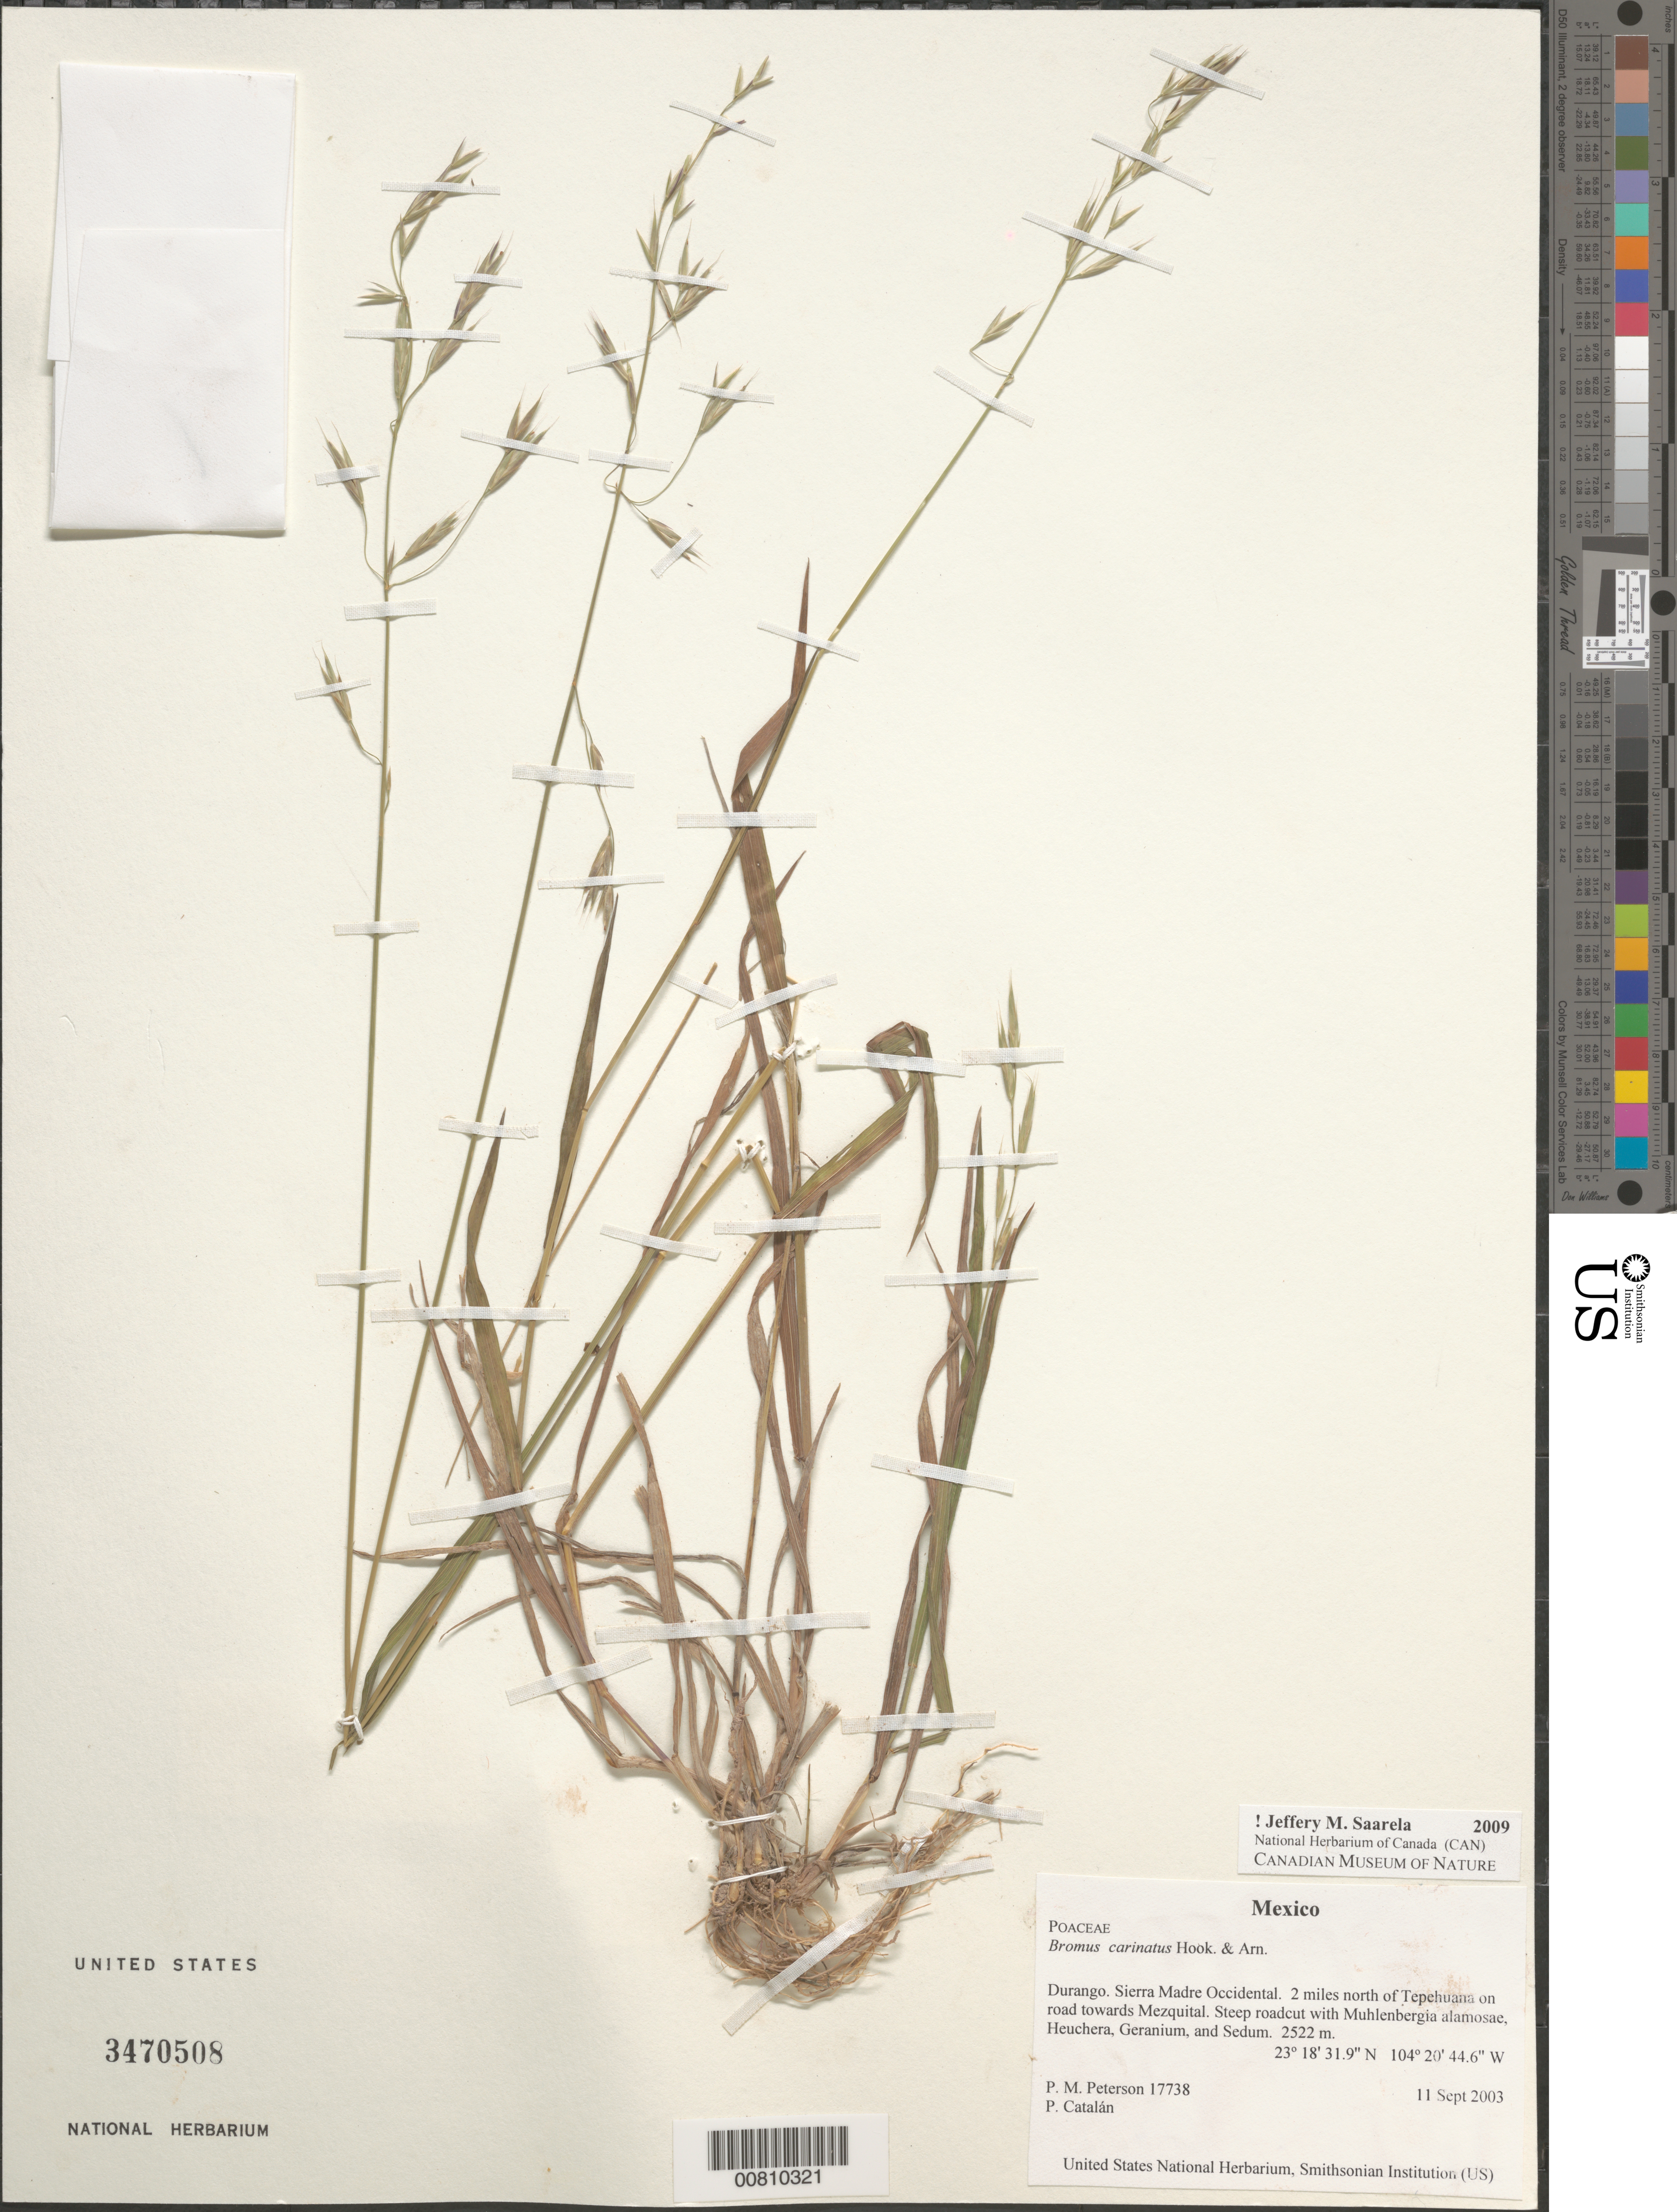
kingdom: Plantae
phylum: Tracheophyta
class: Liliopsida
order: Poales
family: Poaceae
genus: Bromus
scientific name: Bromus carinatus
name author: Hook. & Arn.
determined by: Saarela, J. M., (CAN), Canadian Museum of Nature (CANADA)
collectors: P. M. Peterson & F. Sánchez Alvarado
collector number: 17738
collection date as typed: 11 Sep 2003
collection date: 2003-09-11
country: Mexico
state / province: Durango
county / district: Sierra Madre Occidental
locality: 2 miles north of Tepehuana on road towards Mezquital. Steep roadcut with Muhlenbergia alamosae, Heuchera, Geranium, and Sedum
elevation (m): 2522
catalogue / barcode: US 3470508